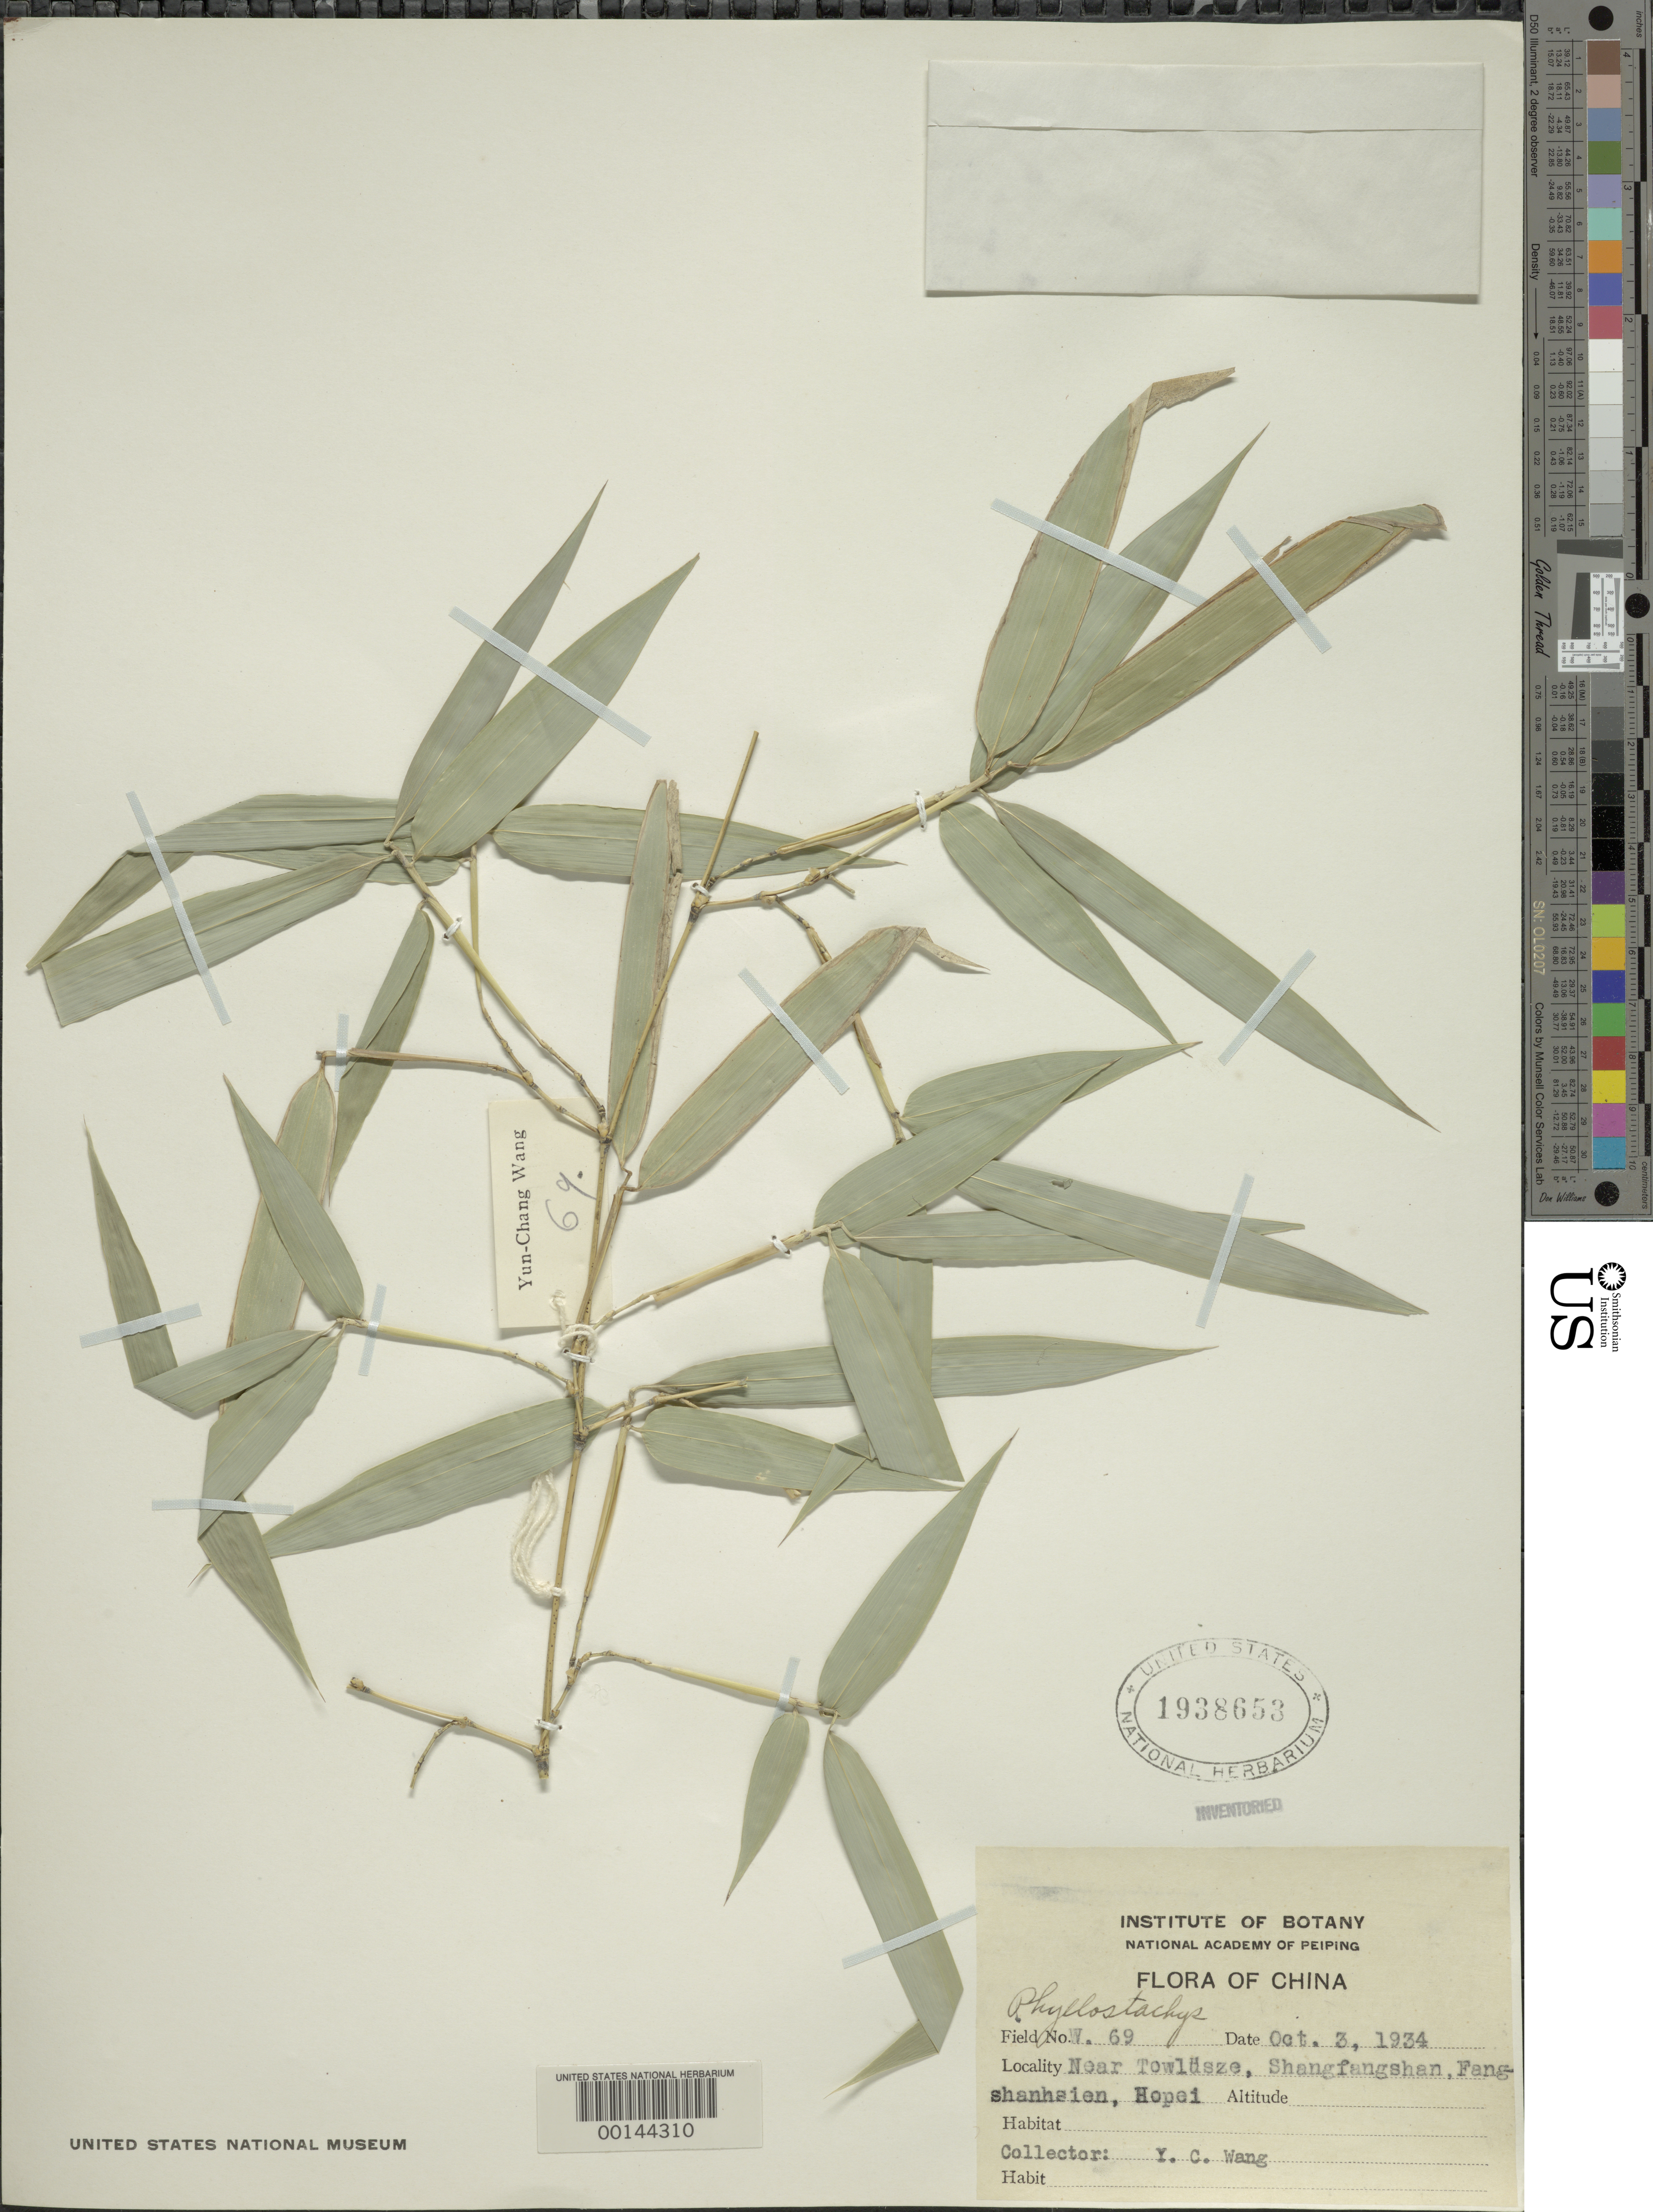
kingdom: Plantae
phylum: Tracheophyta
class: Liliopsida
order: Poales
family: Poaceae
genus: Phyllostachys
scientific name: Phyllostachys sp.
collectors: Y. C. Wang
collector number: W.69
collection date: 1934-10-03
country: China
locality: Hopei, Fangshanhsien, Shangfangshan. Near Towlusze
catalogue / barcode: US 1938653